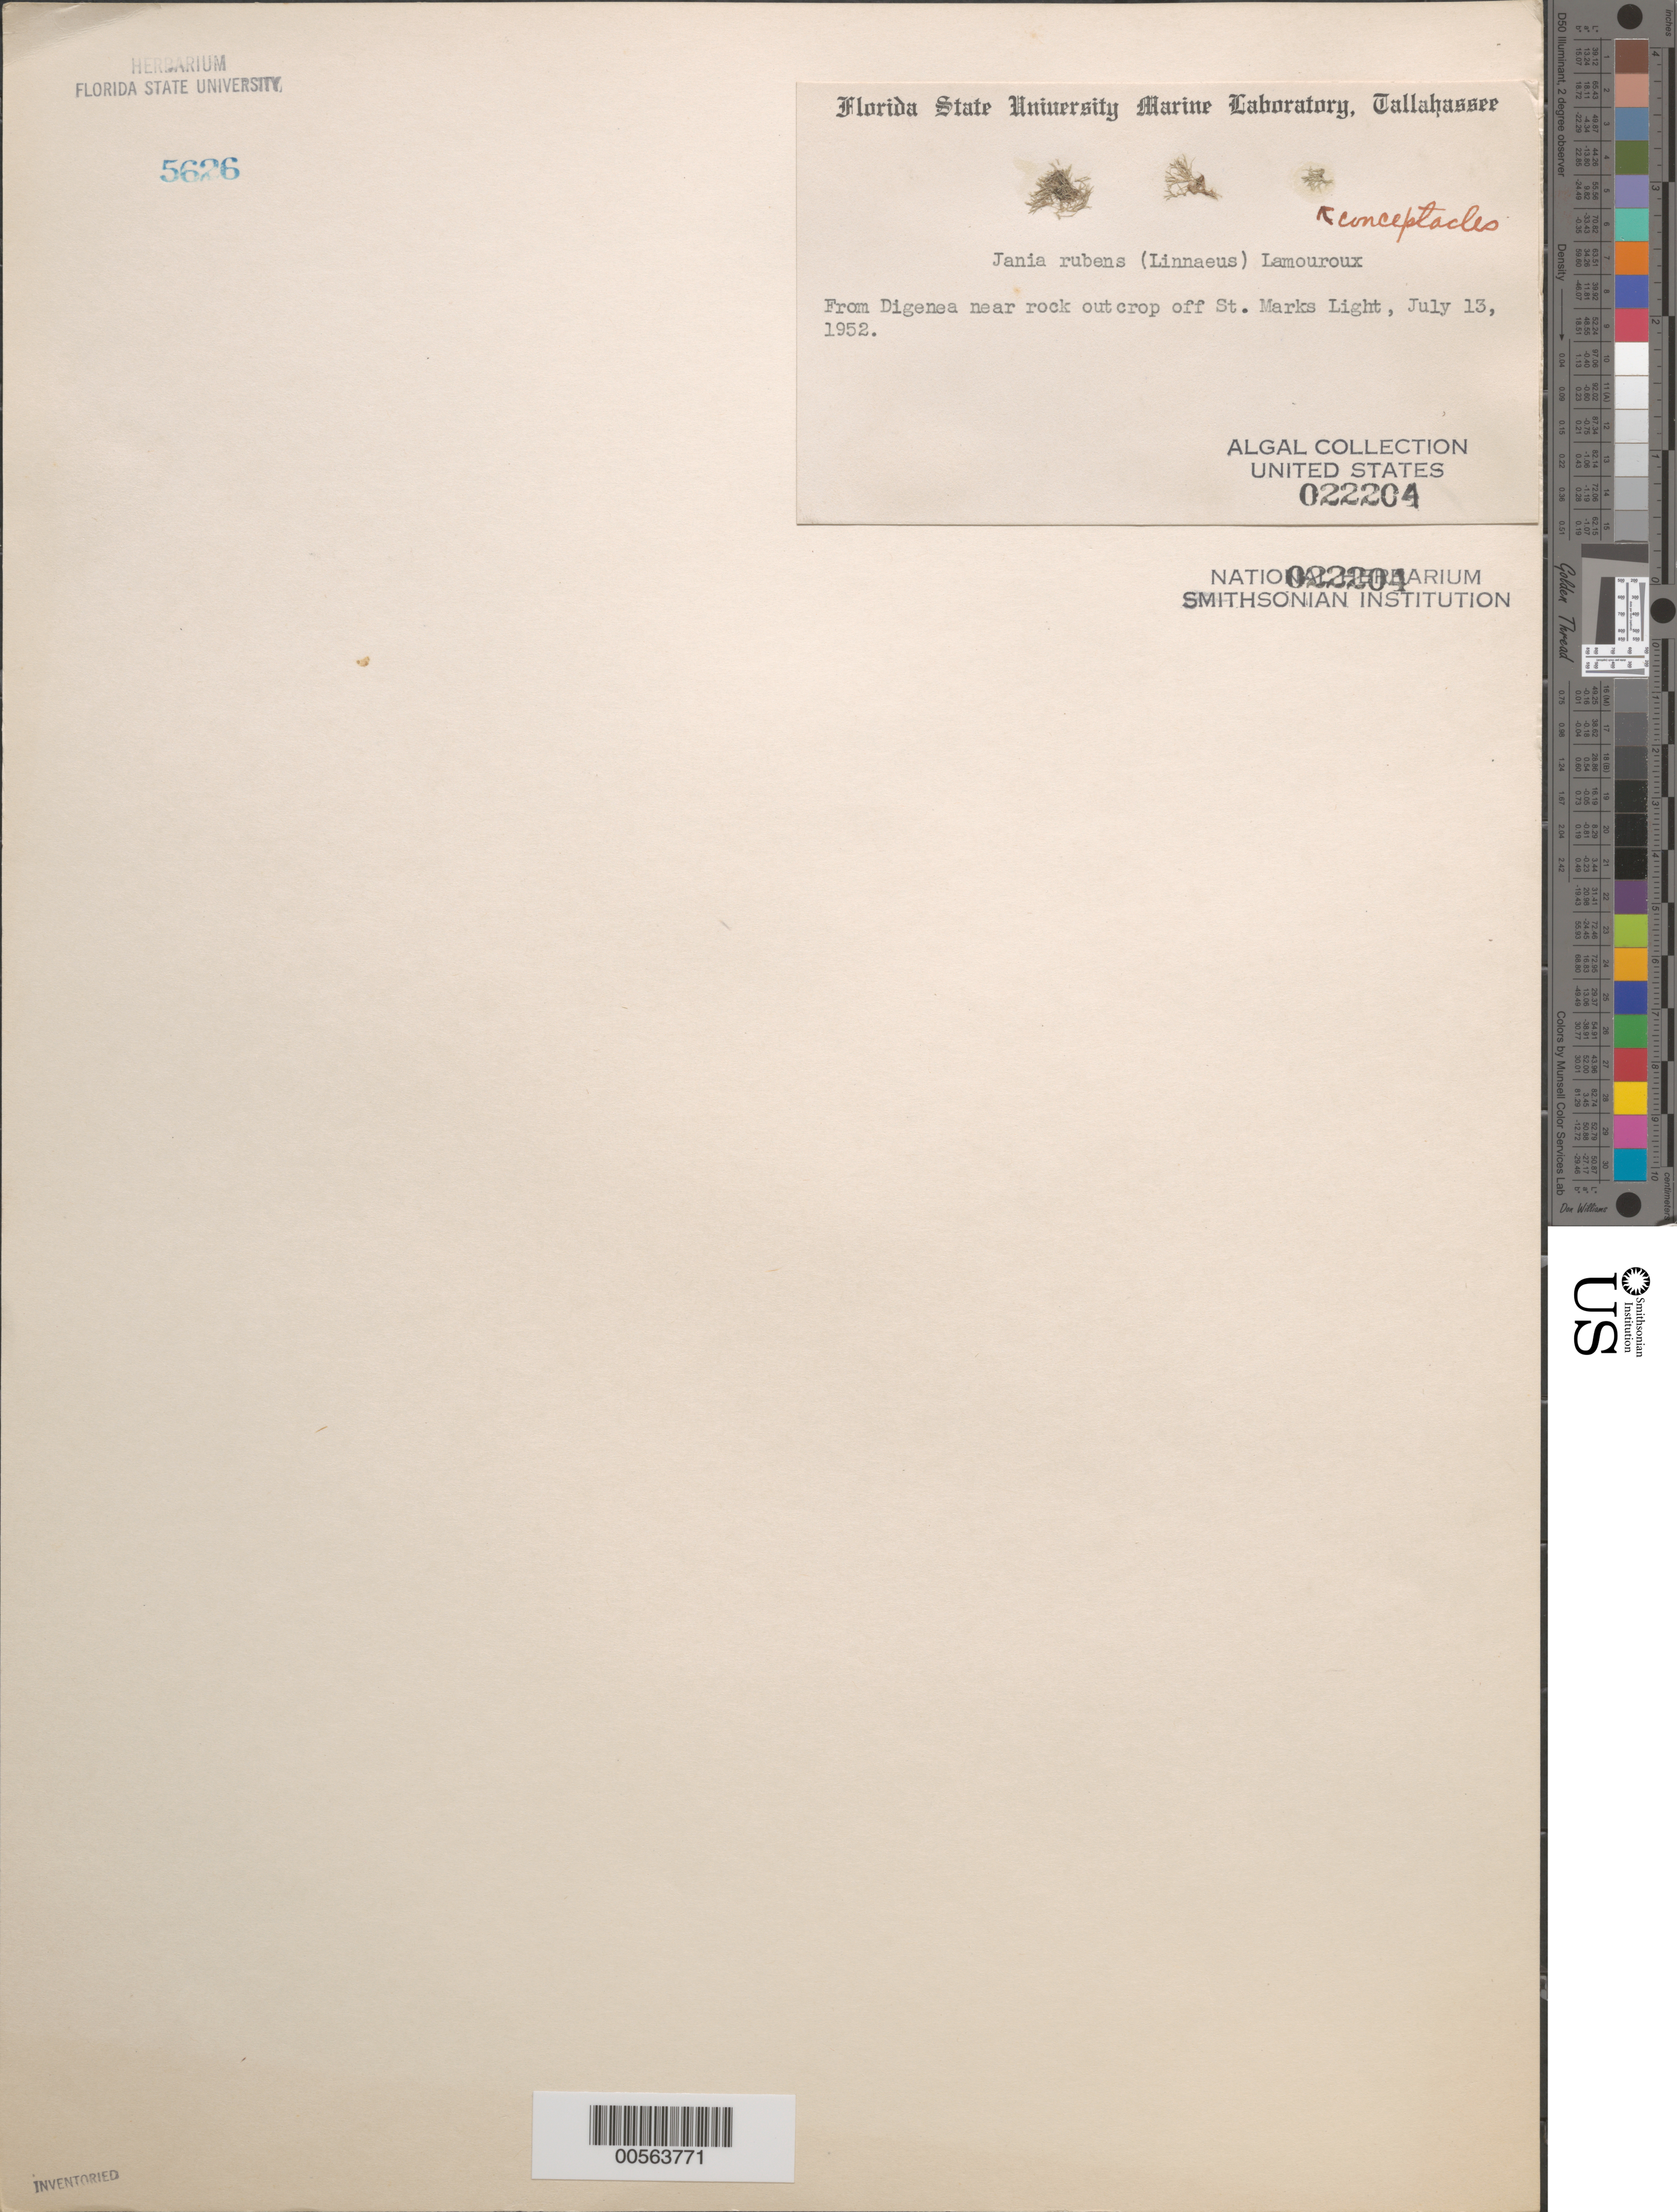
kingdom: Plantae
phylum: Rhodophyta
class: Florideophyceae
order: Corallinales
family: Corallinaceae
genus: Jania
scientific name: Jania rubens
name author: (L.) J.V.Lamouroux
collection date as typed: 13 Jul 1952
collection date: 1952-07-13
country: United States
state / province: Florida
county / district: Franklin County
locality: Off St. Marks Light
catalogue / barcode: US 22204